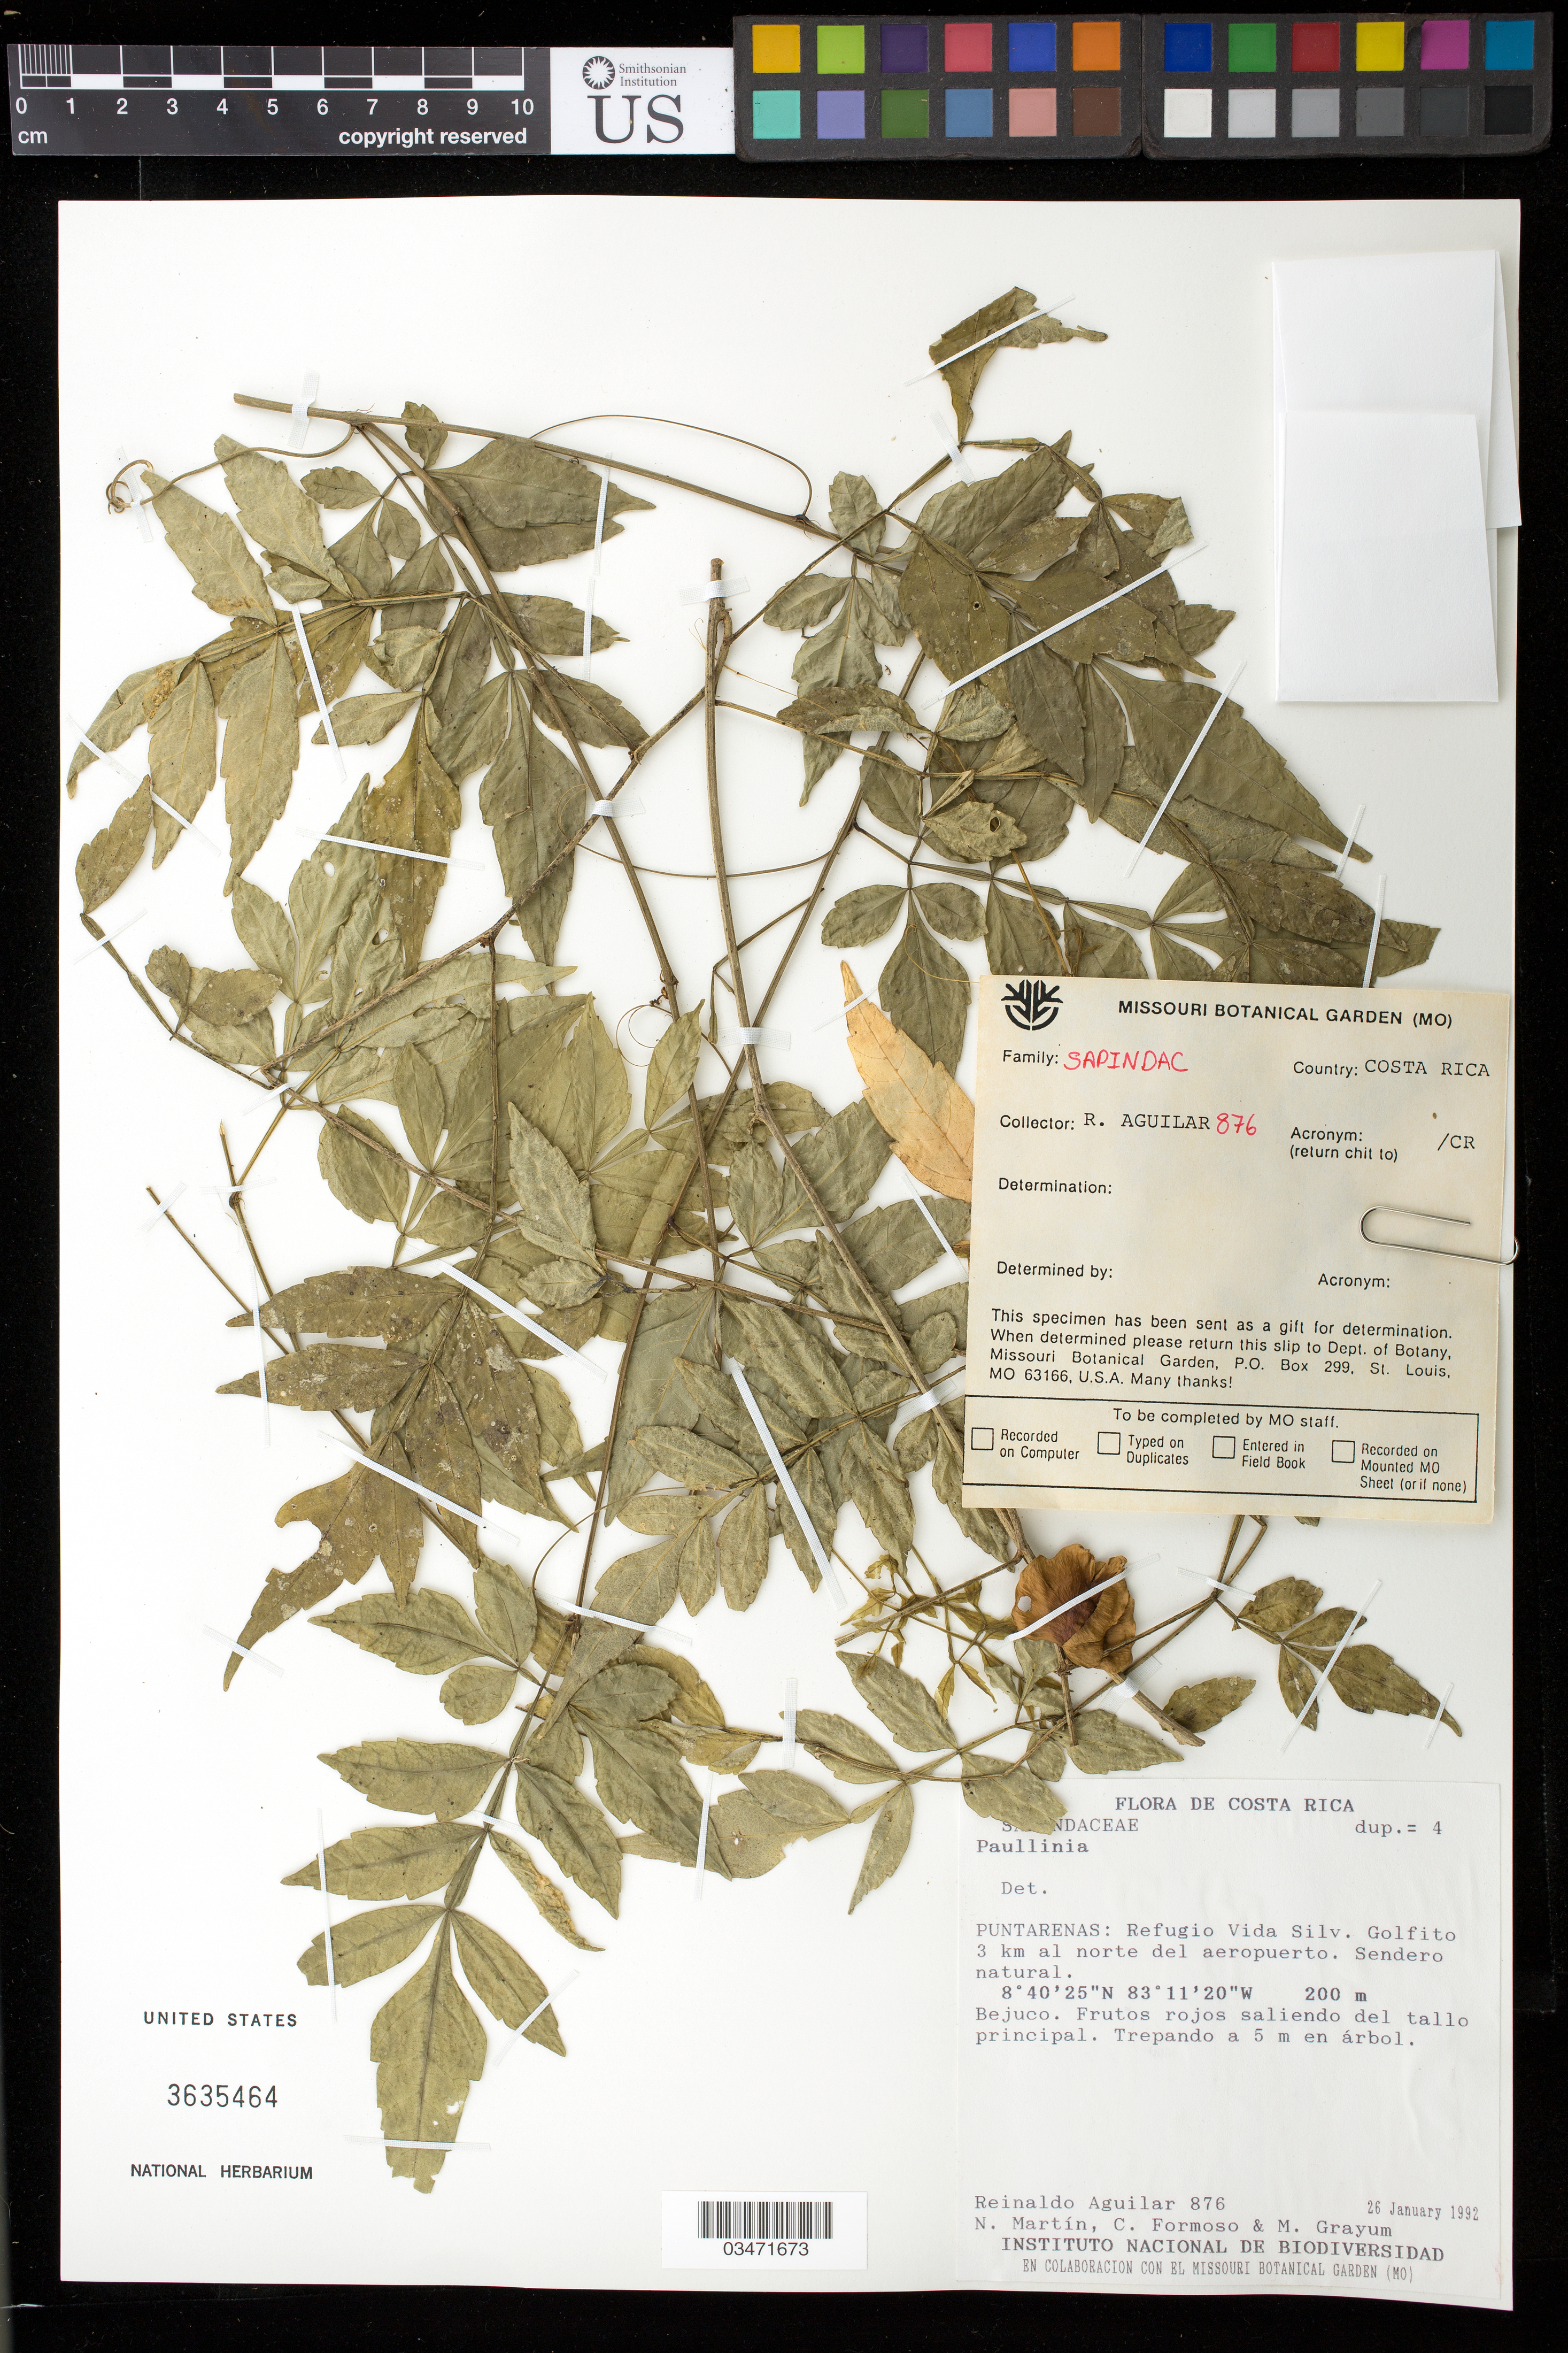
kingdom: Plantae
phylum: Tracheophyta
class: Magnoliopsida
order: Sapindales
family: Sapindaceae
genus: Paullinia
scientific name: Paullinia serjaniifolia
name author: Triana & Planch.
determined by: Acevedo-Rodriguez, P., (US), Smithsonian Institution - National Museum of Natural History (UNITED STATES)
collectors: R. Aguilar, N. Martín, C. Formoso & M. H. Grayum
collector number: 876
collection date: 1992-01-26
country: Costa Rica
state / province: Puntarenas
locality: Refugio Vida Silv. Golfito, 3 km al norte del aeropuerto, sendero natural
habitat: Sendero natural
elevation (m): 200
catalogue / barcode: US 3635464